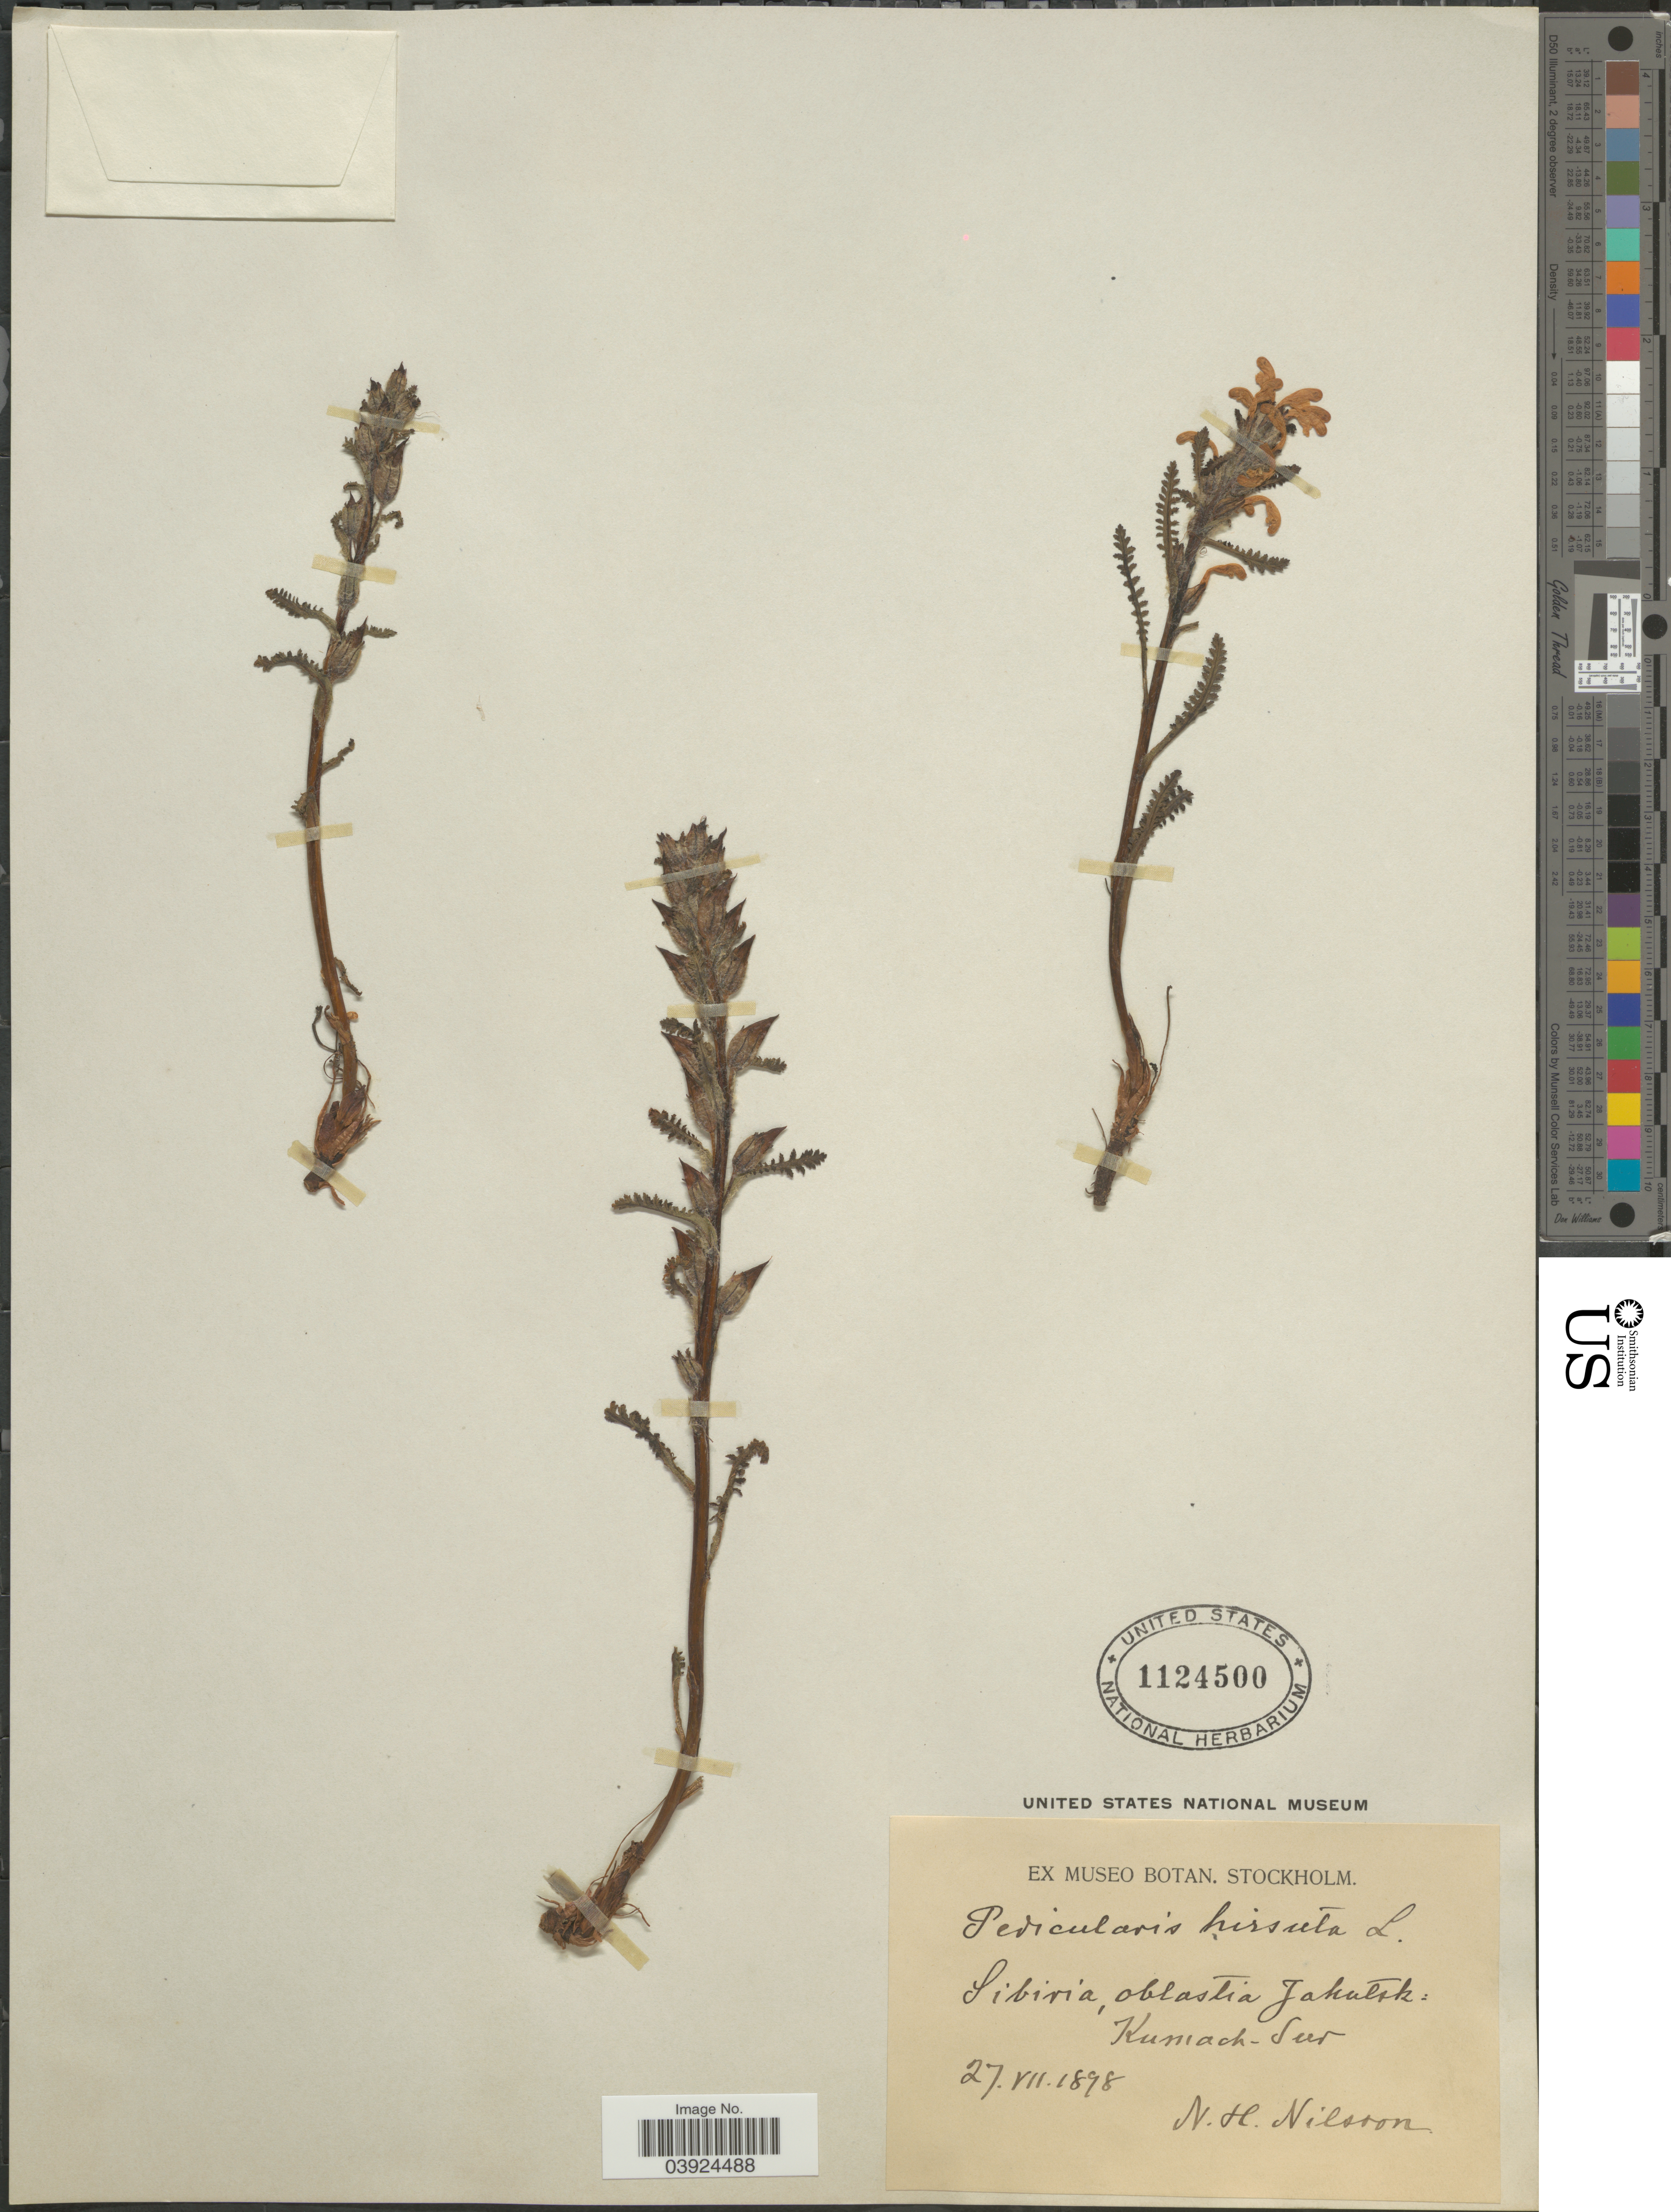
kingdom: Plantae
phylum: Tracheophyta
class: Magnoliopsida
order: Lamiales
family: Orobanchaceae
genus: Pedicularis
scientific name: Pedicularis hirsuta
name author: L.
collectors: N. H. Nilsson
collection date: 1898-07-27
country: Russian Federation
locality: Sibiria, oblastia Jakutsk: Kumach-Seer.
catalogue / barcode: US 1124500